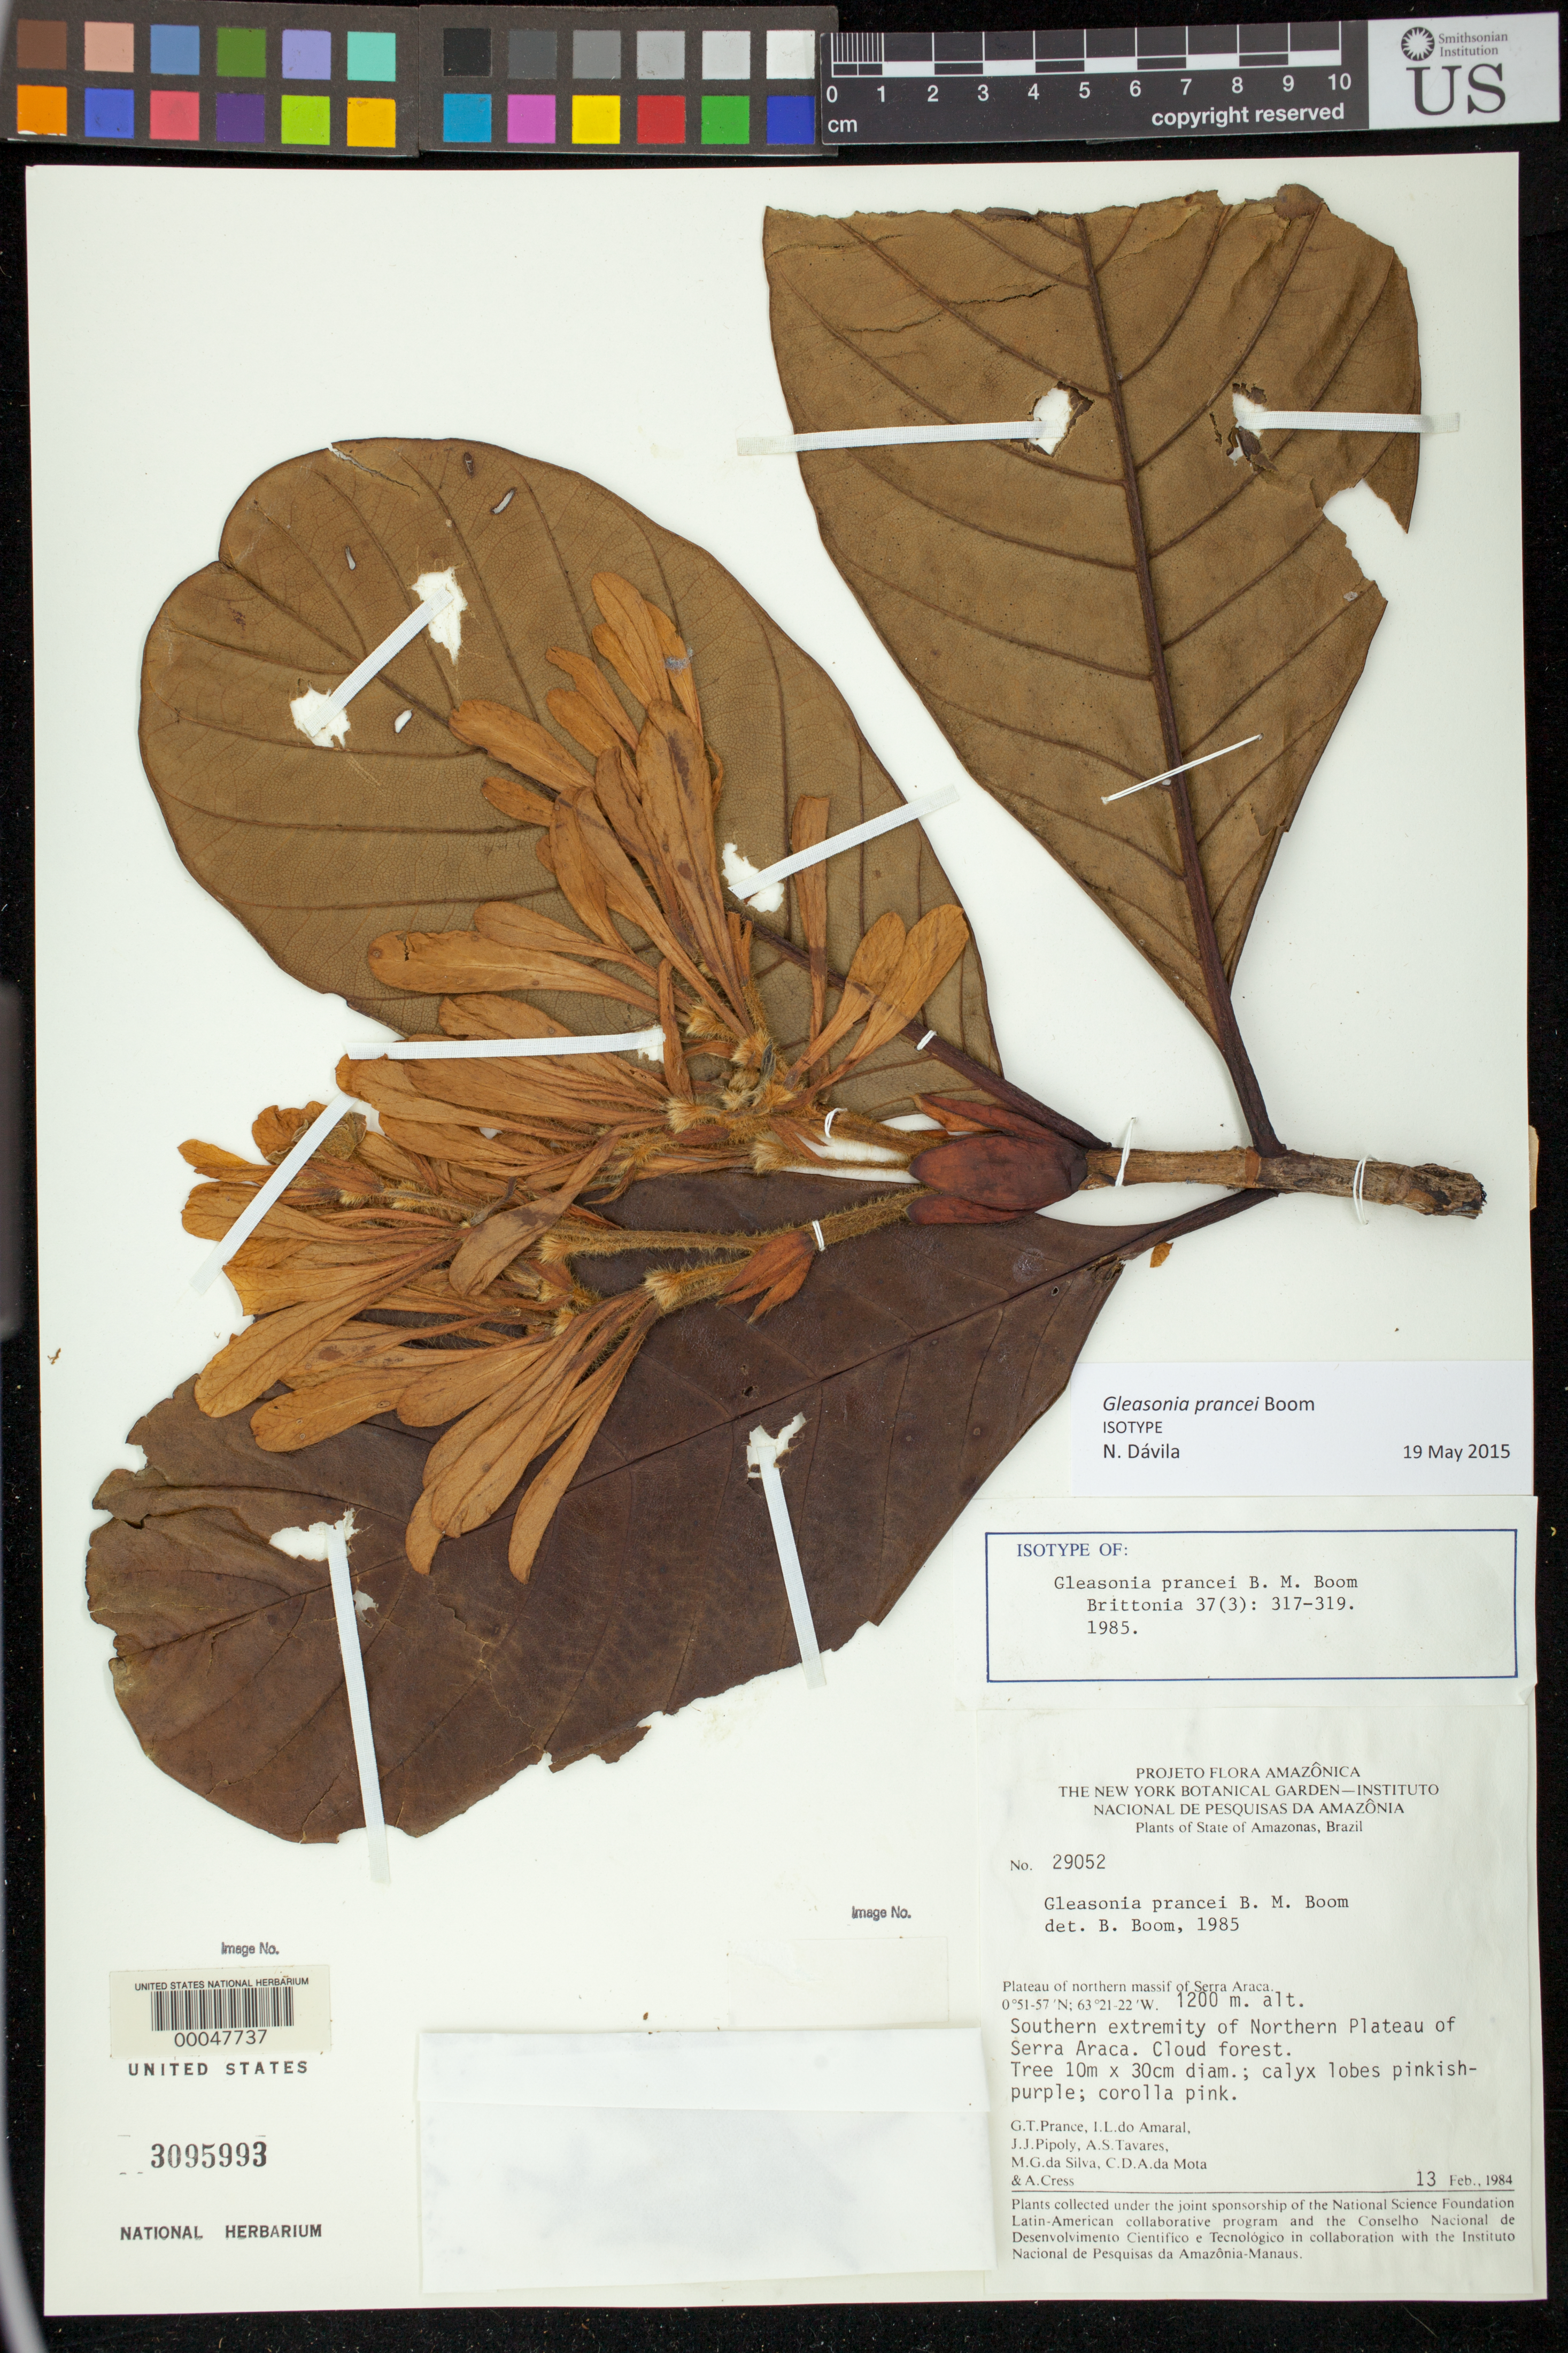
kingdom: Plantae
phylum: Tracheophyta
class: Magnoliopsida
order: Gentianales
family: Rubiaceae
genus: Gleasonia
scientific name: Gleasonia prancei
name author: B.M. Boom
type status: Isotype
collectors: G. T. Prance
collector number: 29052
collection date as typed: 13 Feb 1984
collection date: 1984-02-13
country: Brazil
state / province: Amazonas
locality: Southern extremity of northern plateau of Serra Araca.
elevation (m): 1200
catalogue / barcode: US 3095993